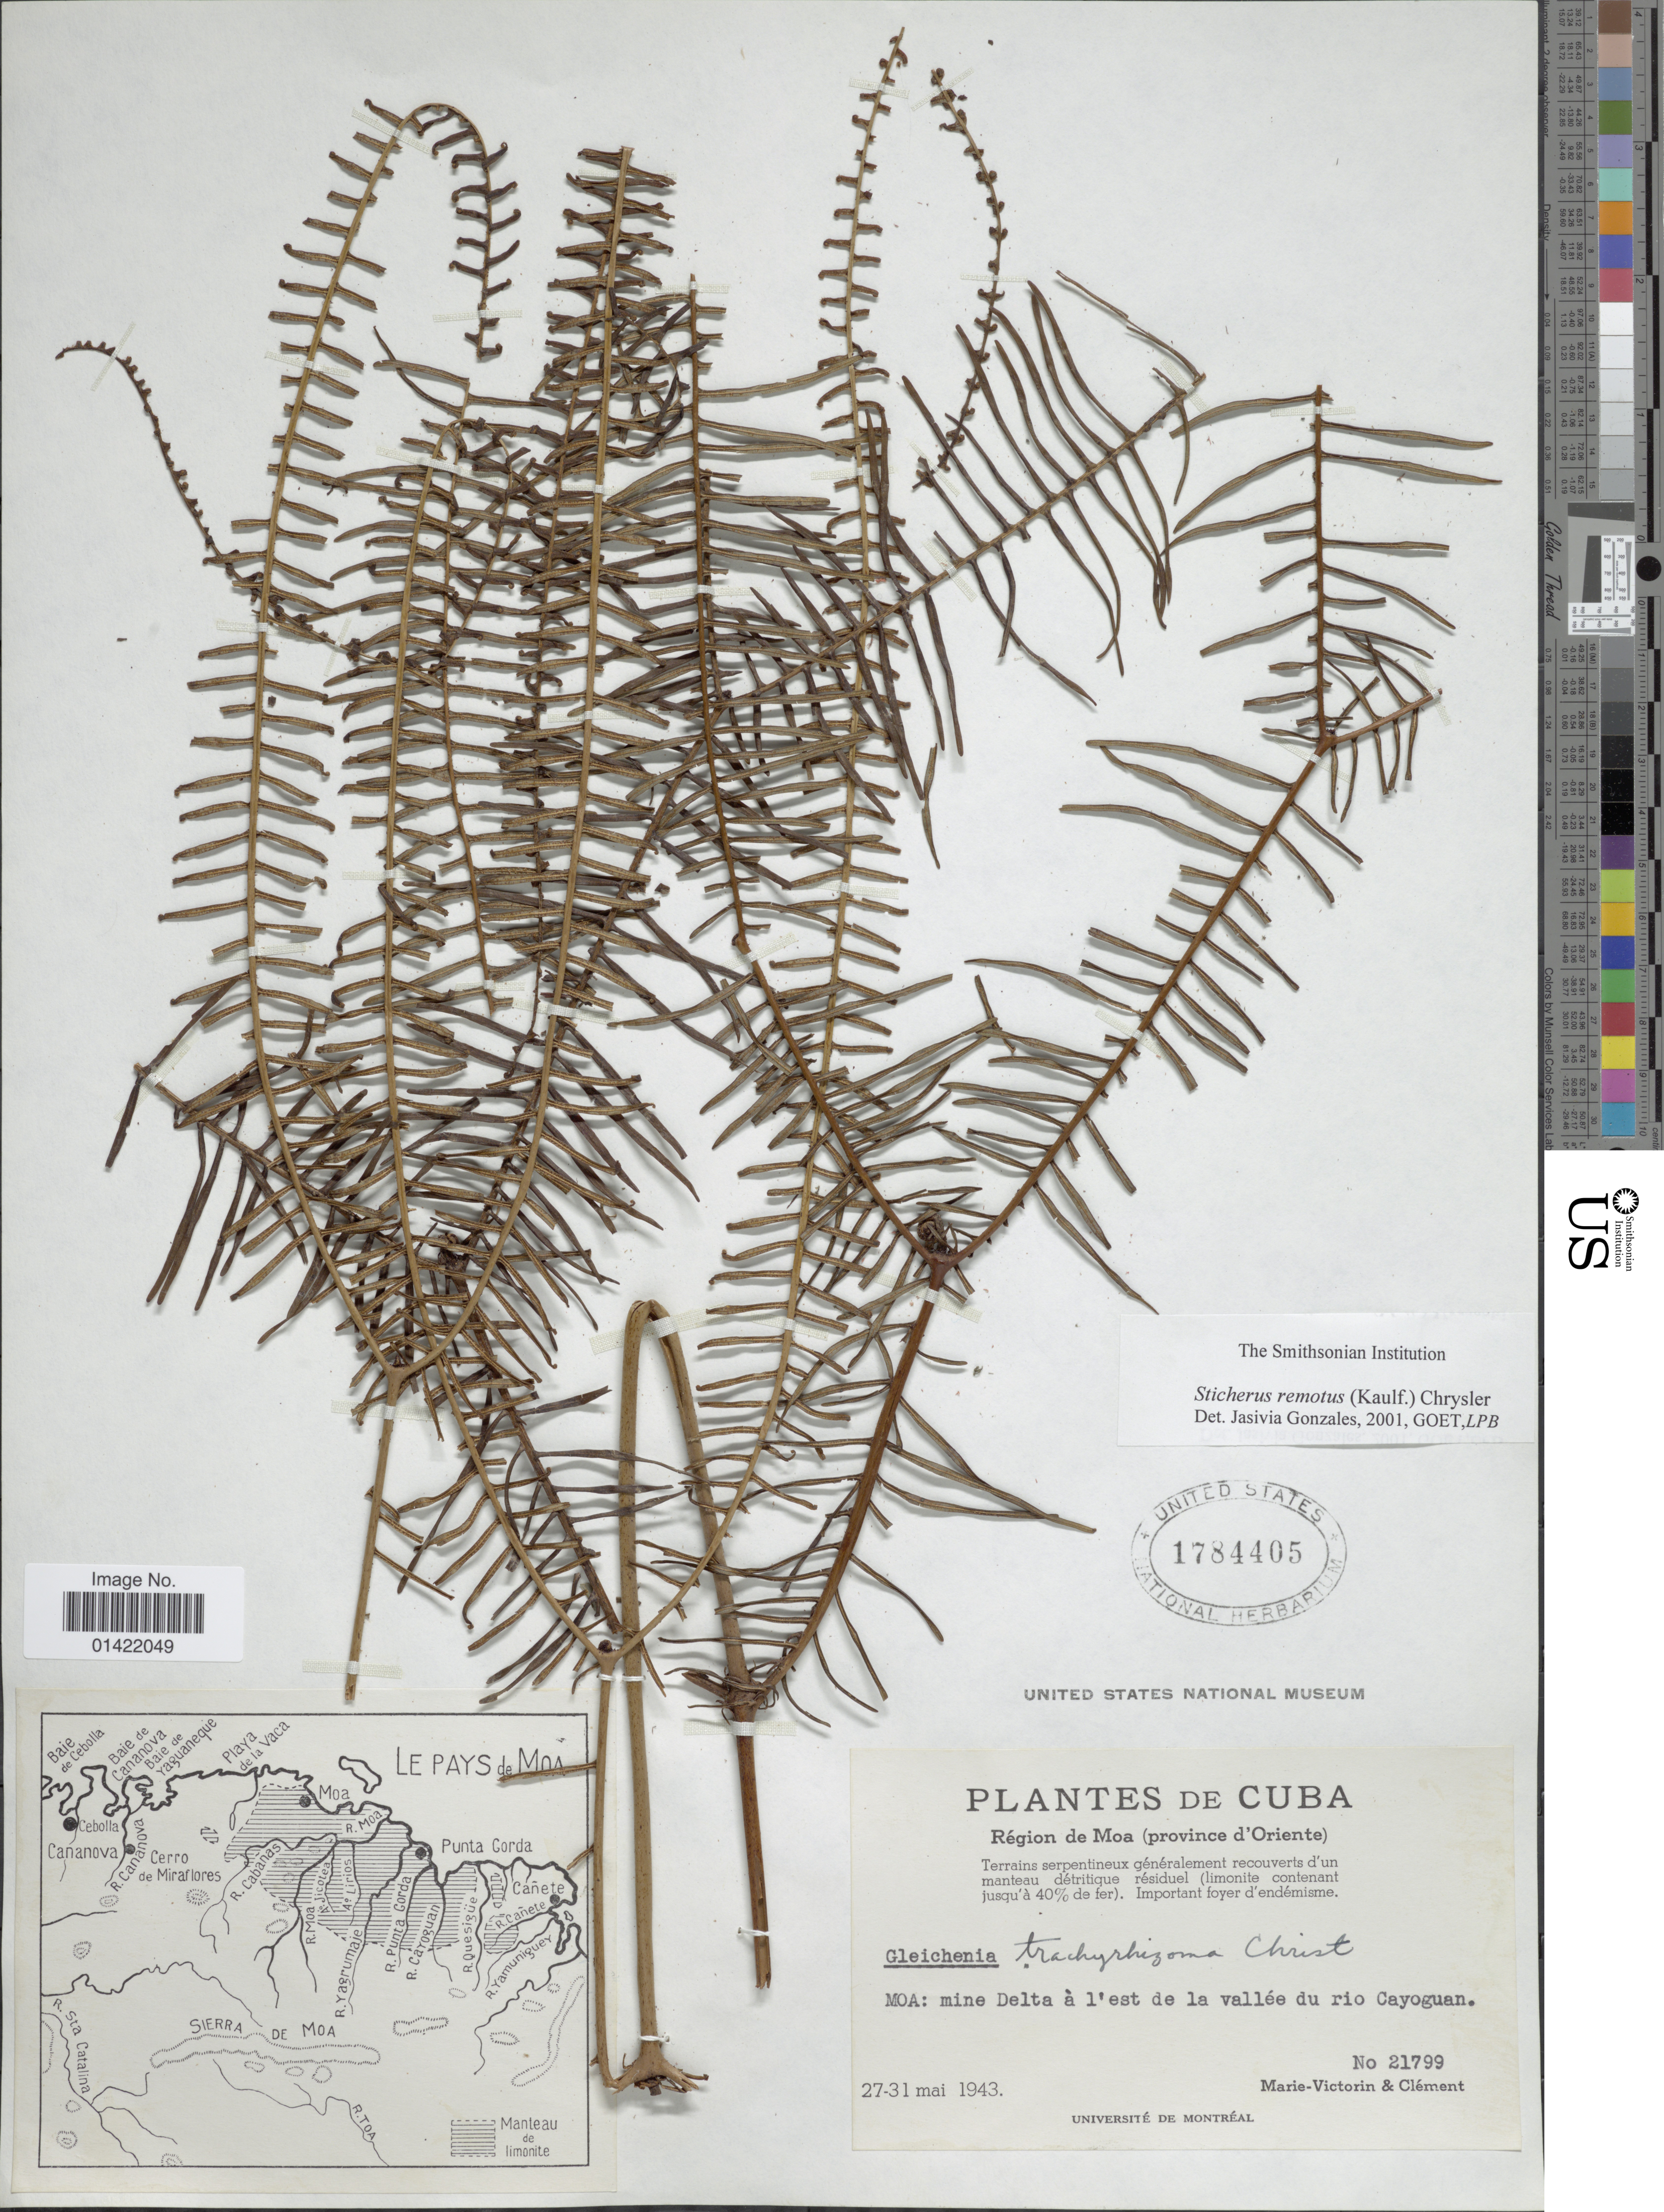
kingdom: Plantae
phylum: Tracheophyta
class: Polypodiopsida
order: Gleicheniales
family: Gleicheniaceae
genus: Sticherus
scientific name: Sticherus remotus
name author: (Kaulf.) Chrysler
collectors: -. Marie-Victorin & Clément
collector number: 21799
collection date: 1943-05-27/1943-05-31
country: Cuba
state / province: Oriente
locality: Region de Moa (province d'Oriente). Moa: mine Delta a l'est de la vallee du rio Cayoguan.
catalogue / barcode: US 1784405